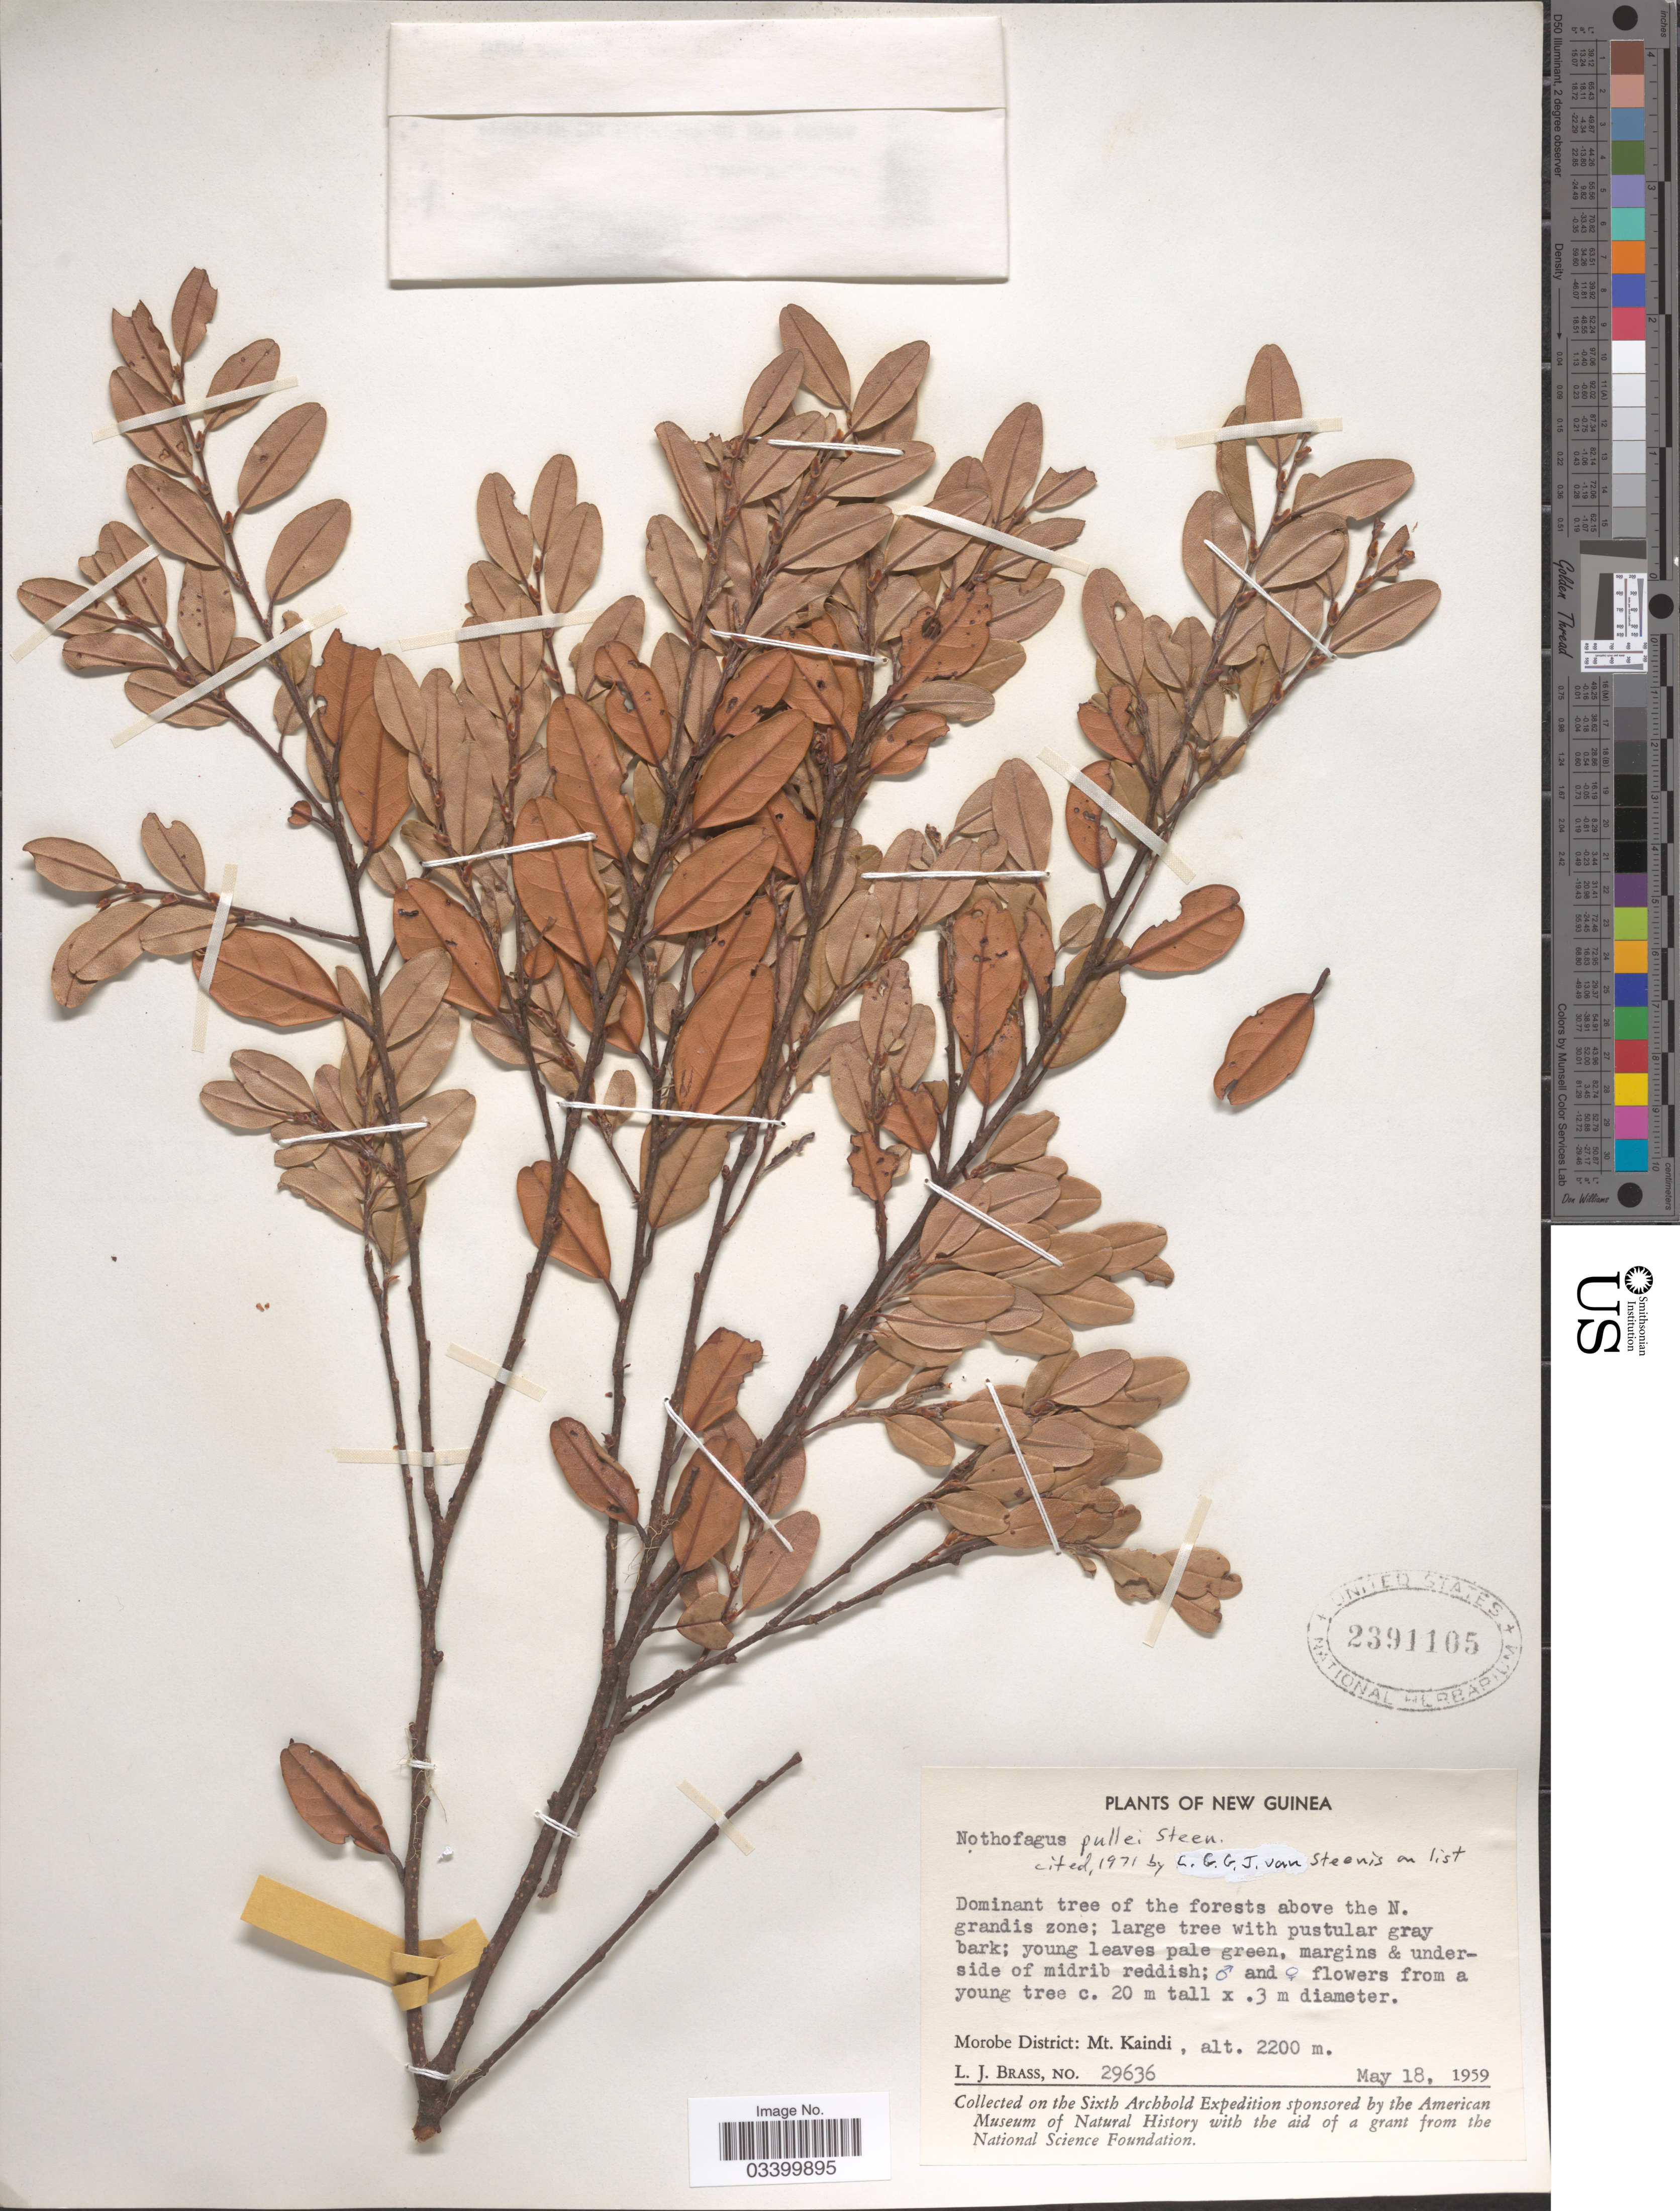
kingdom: Plantae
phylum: Tracheophyta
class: Magnoliopsida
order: Fagales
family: Nothofagaceae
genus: Nothofagus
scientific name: Nothofagus pullei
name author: Steenis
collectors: L. J. Brass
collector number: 29636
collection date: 1959-05-18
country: Papua New Guinea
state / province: Morobe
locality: New Guinea. Morobe District: Mt. Kaindi.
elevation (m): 2200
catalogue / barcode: US 2391105